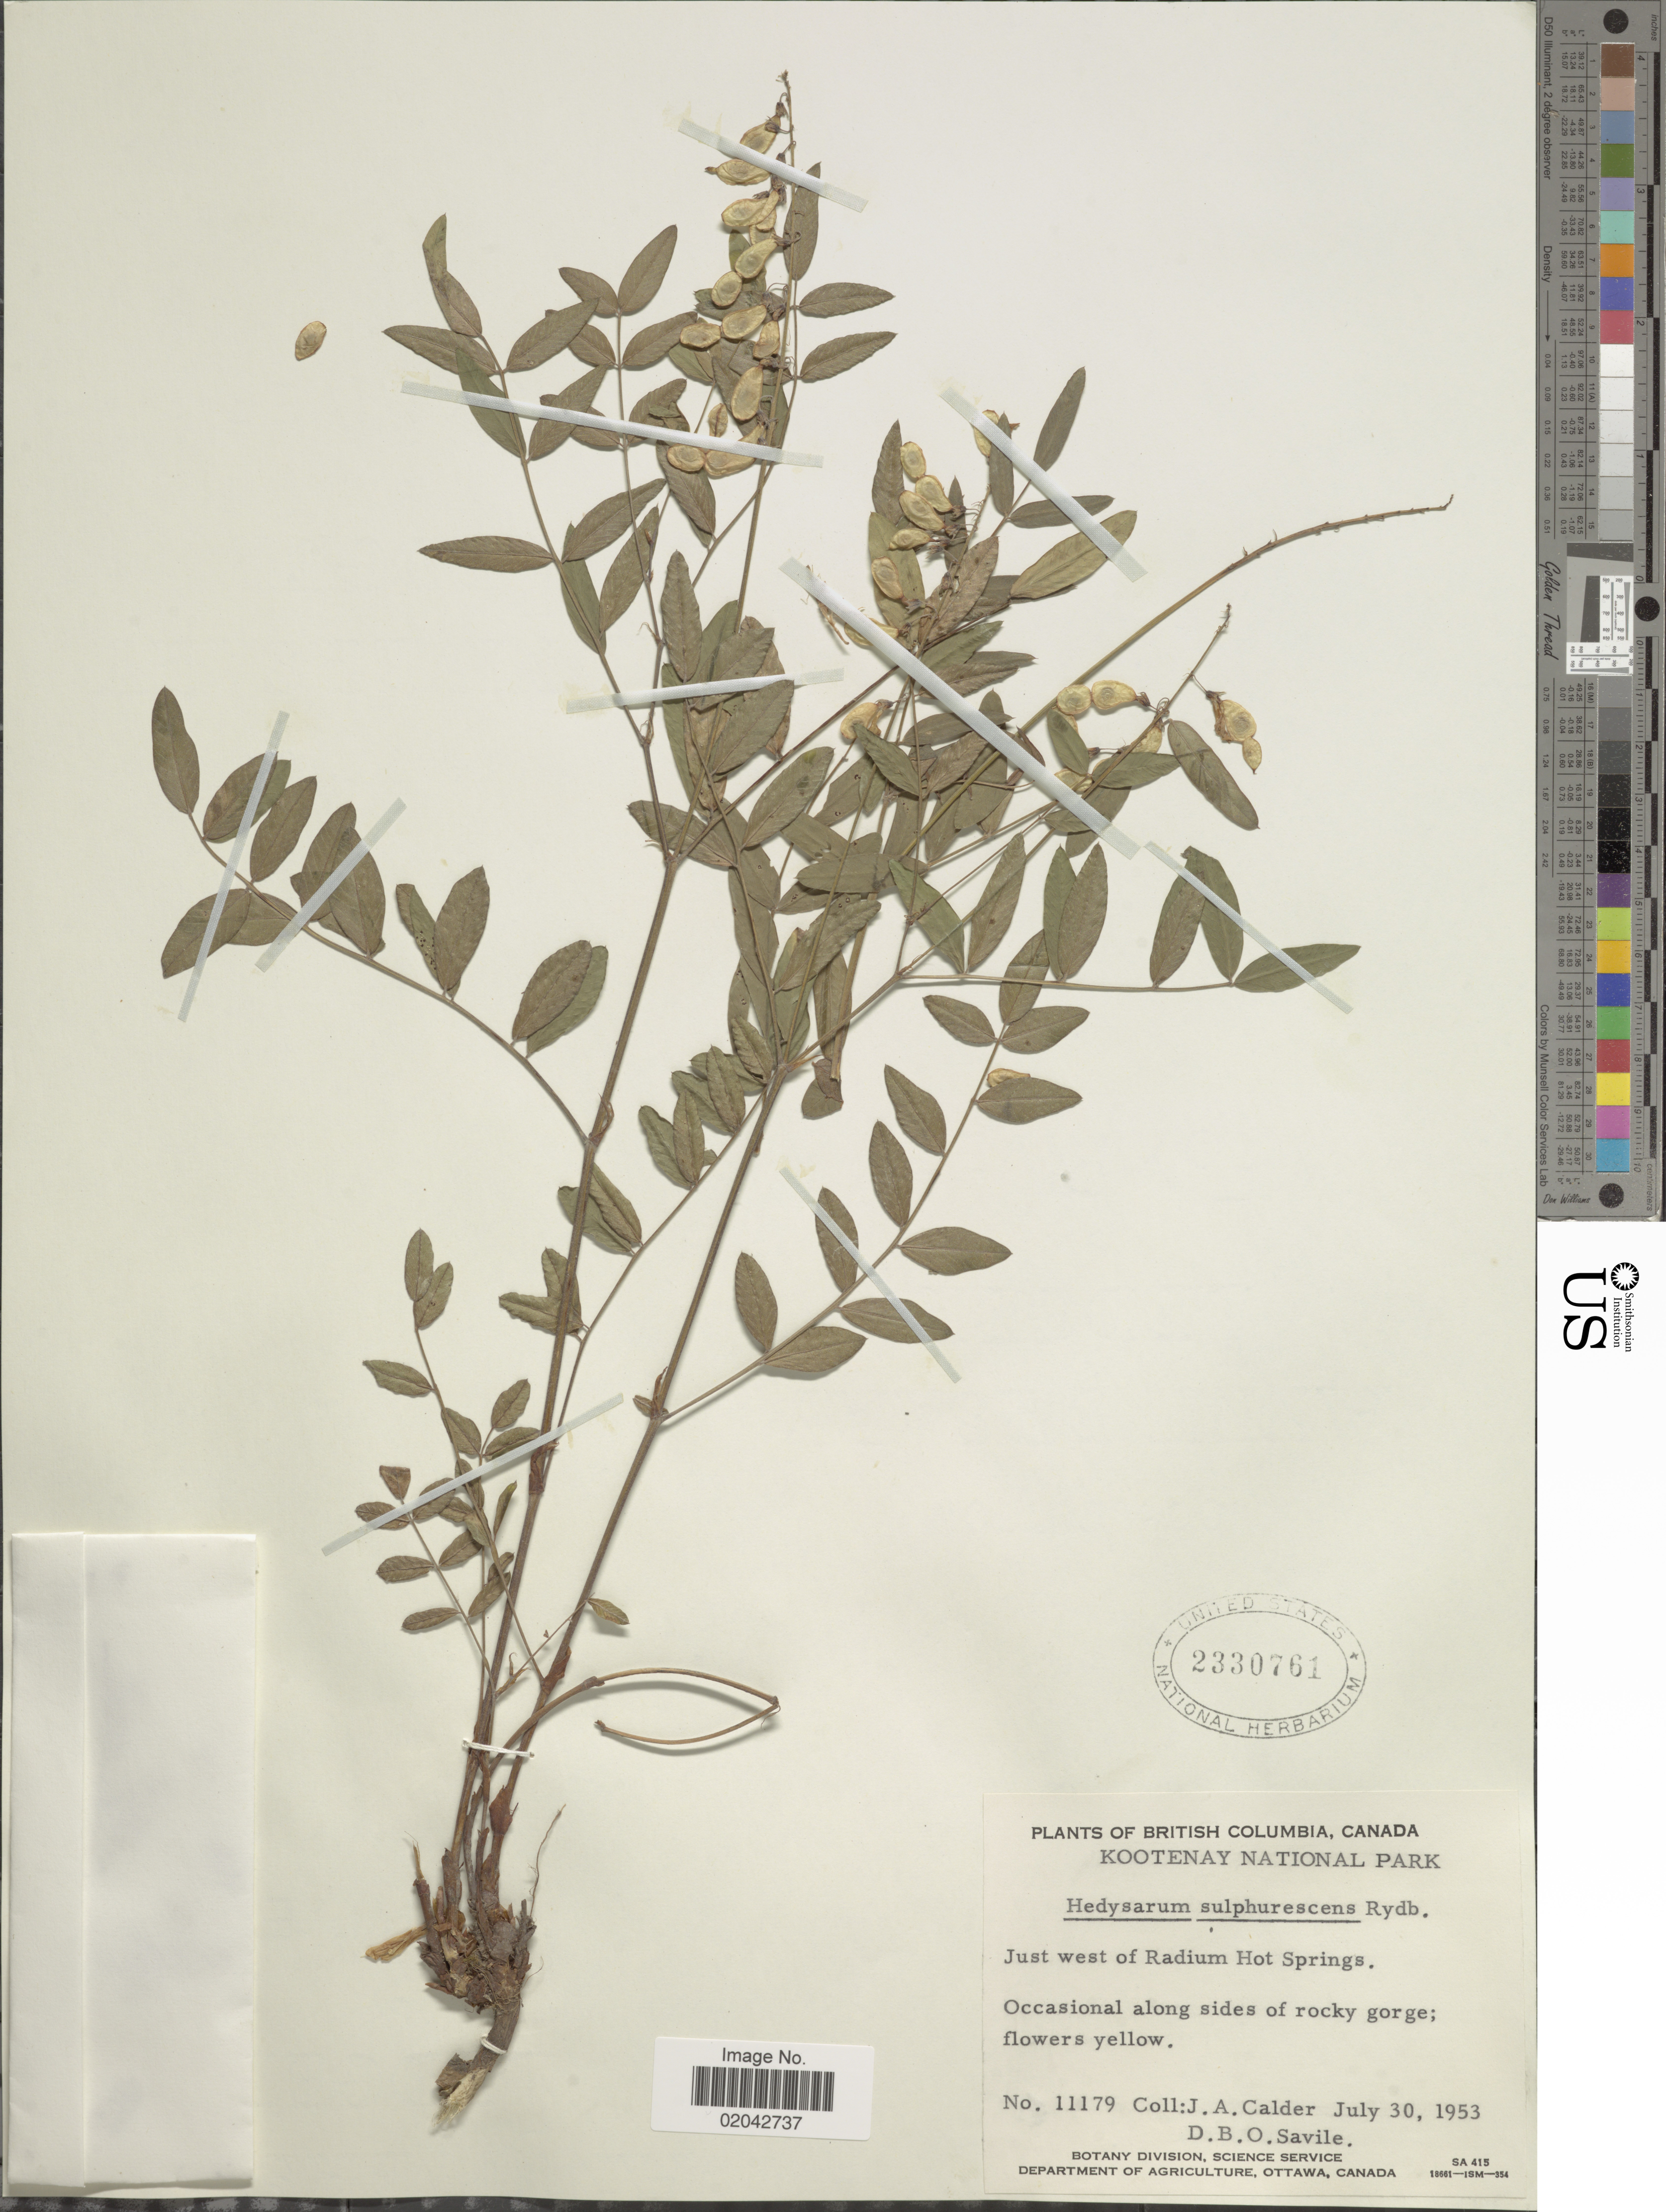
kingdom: Plantae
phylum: Tracheophyta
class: Magnoliopsida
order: Fabales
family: Fabaceae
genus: Hedysarum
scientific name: Hedysarum sulphurescens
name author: Rydb.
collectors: J. A. Calder & D. Savile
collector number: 11179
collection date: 1953-07-30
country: Canada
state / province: British Columbia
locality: Kootenay National Park, just west of Radium Hot Springs, occasional along sides of rocky gorge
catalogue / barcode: US 2330761